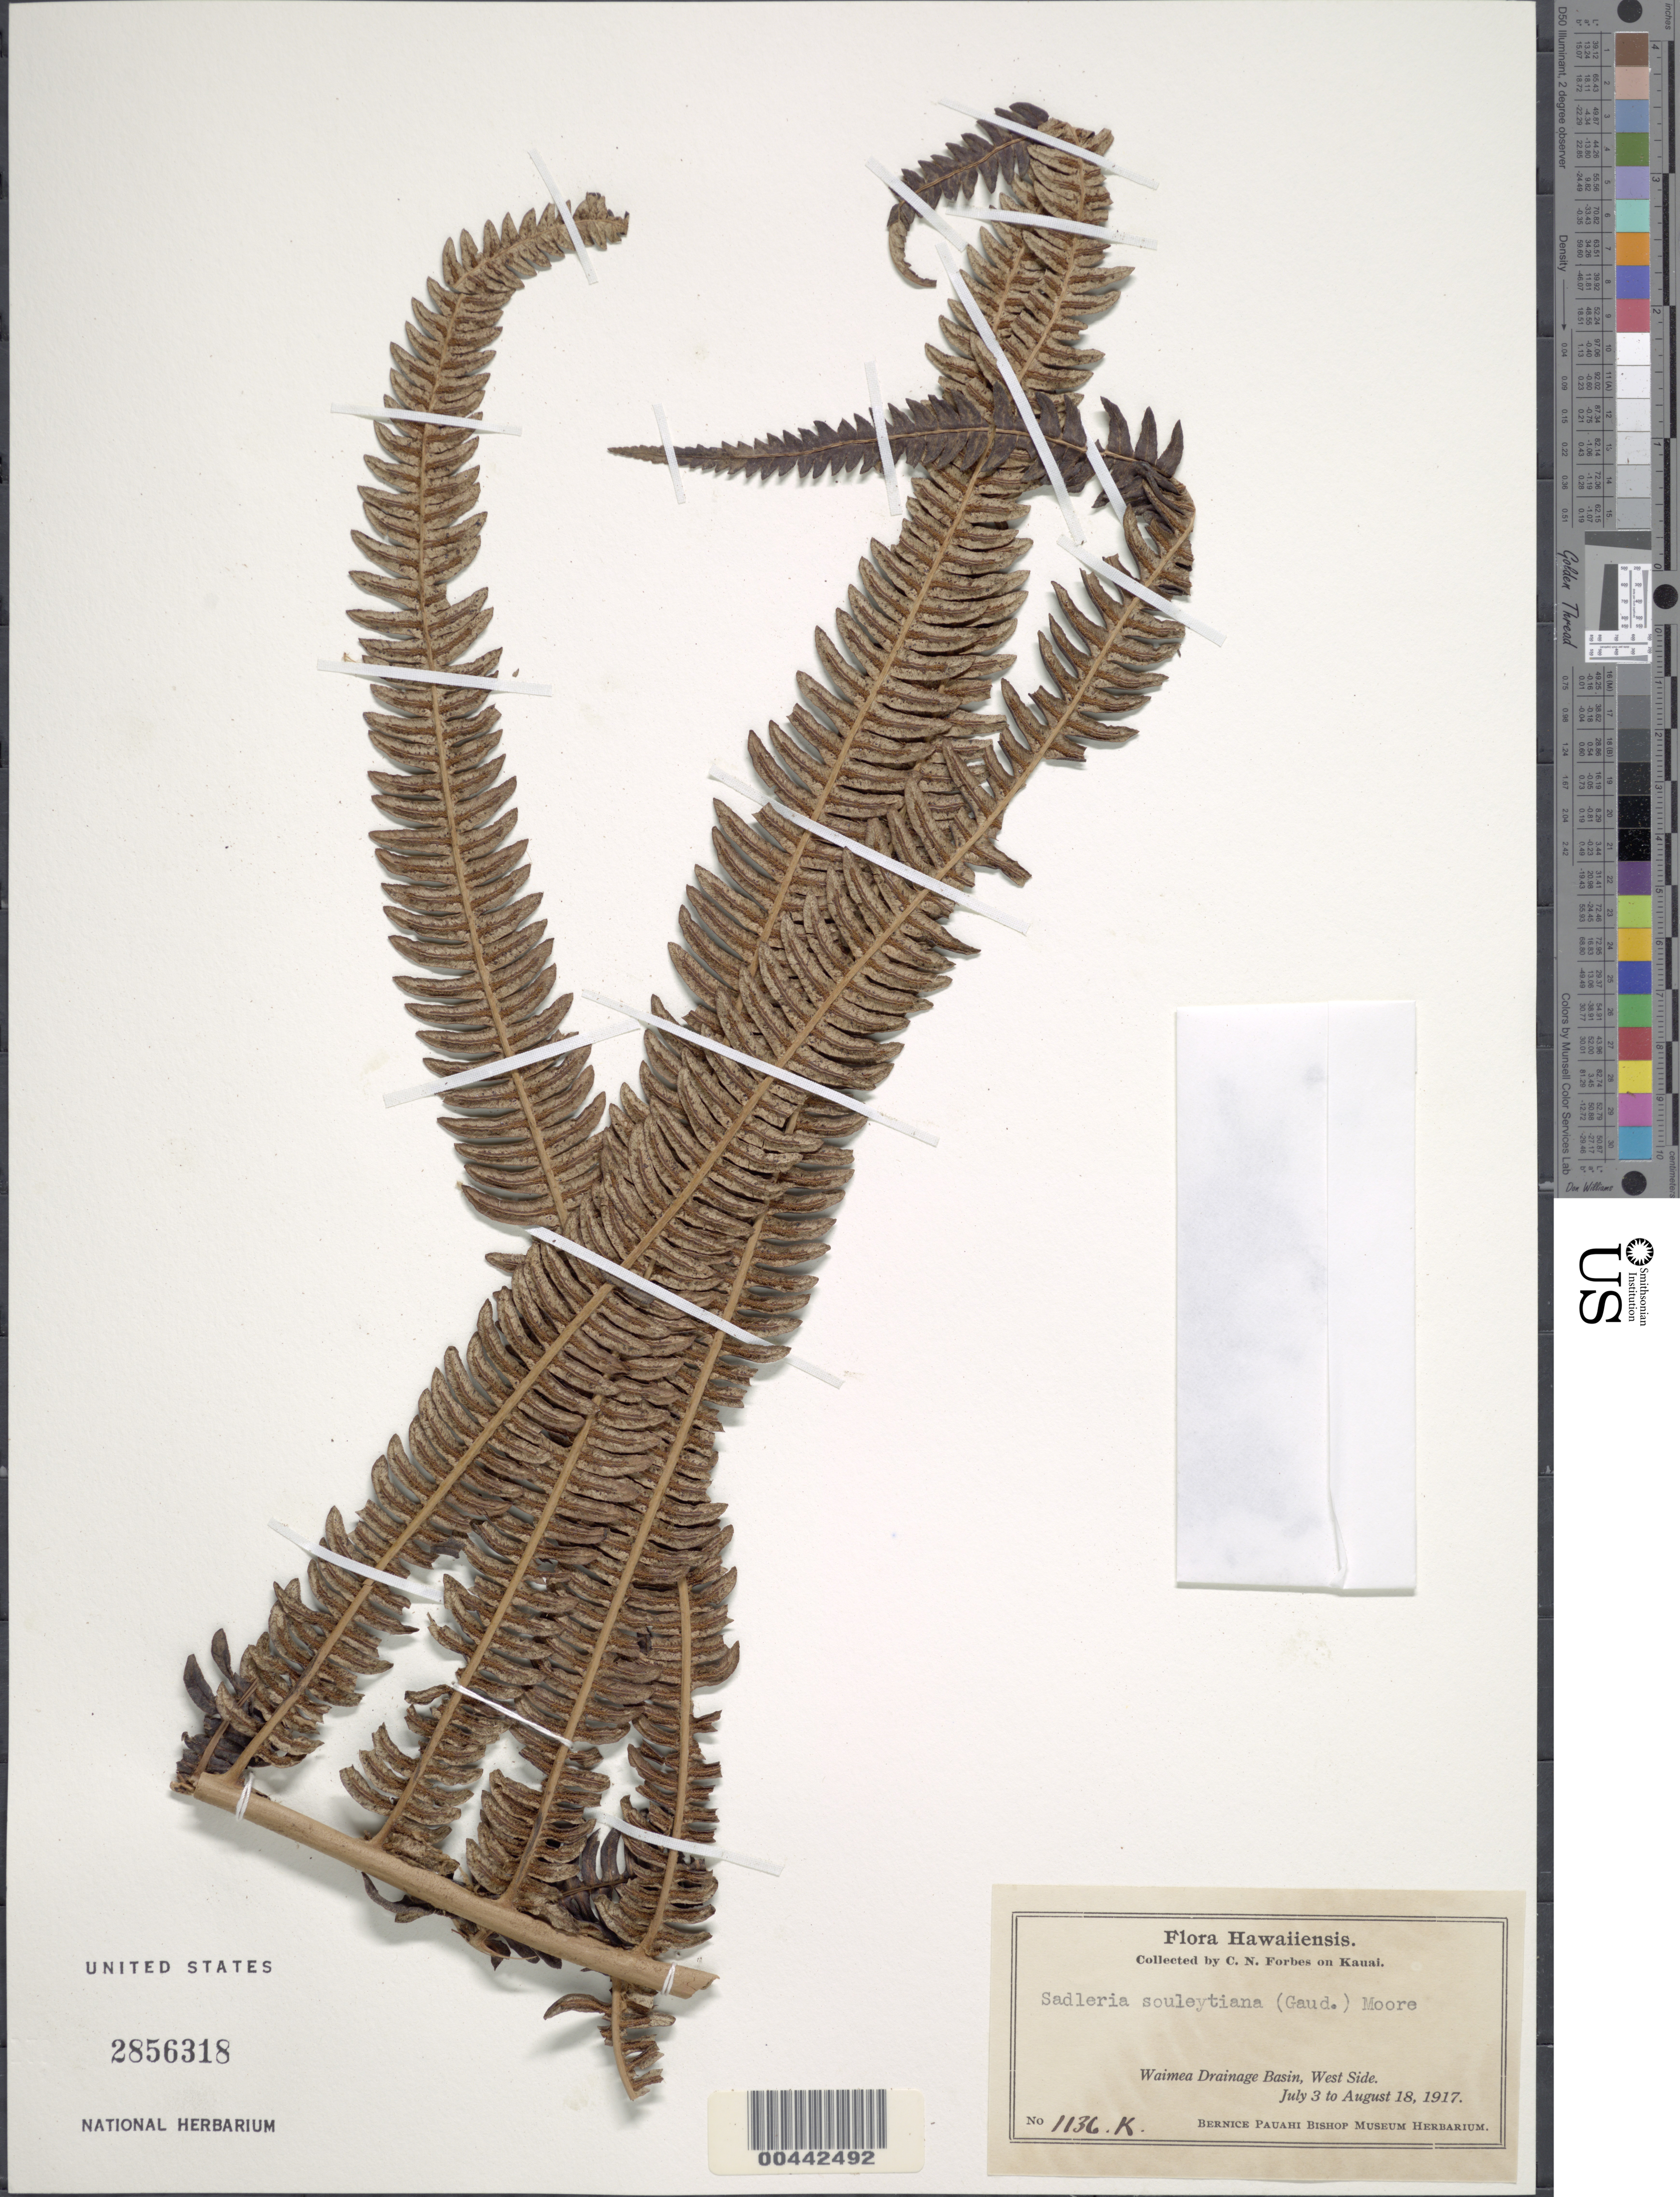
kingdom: Plantae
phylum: Tracheophyta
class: Polypodiopsida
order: Polypodiales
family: Blechnaceae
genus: Sadleria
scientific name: Sadleria souleytiana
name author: (Gaudich.) T. Moore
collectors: C. N. Forbes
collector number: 1136.K.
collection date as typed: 3 Jul 1917 to 18 Aug 1917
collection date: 1917-07-03/1917-08-18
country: United States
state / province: Hawaii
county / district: Kauai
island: Kaua'i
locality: Waimea Drainage Basin, W side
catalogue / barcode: US 2856381